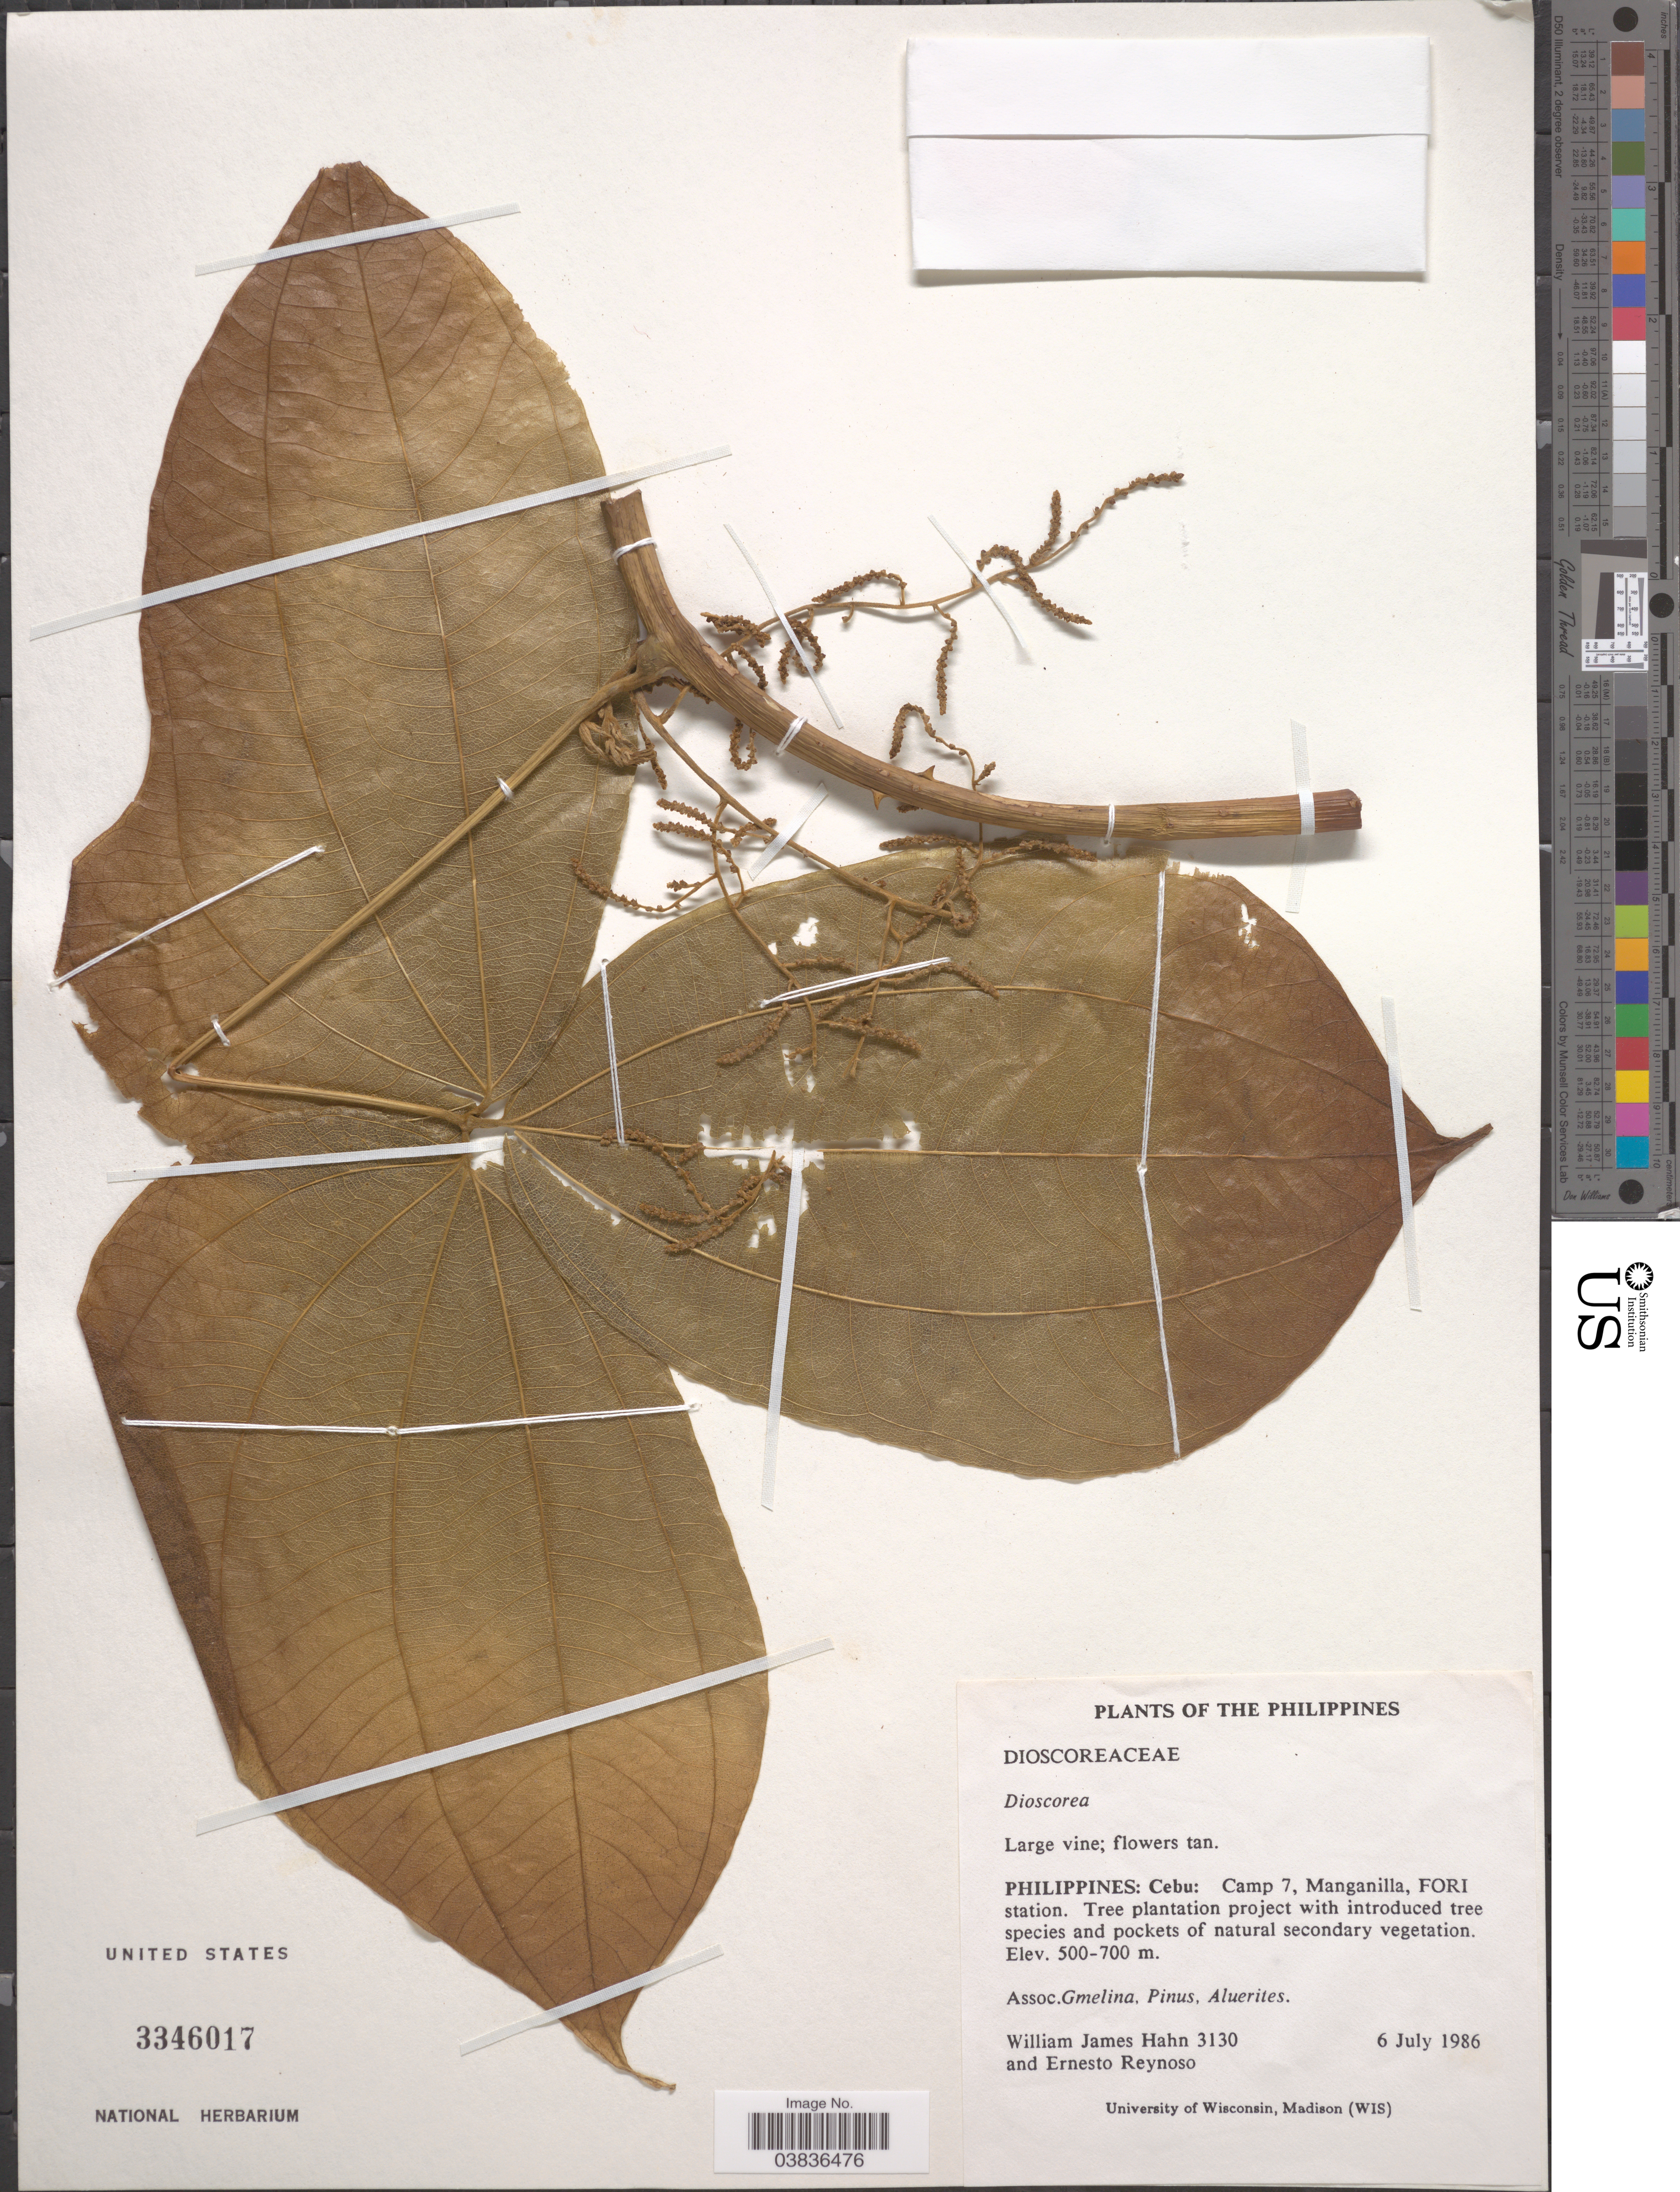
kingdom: Plantae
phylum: Tracheophyta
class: Liliopsida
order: Dioscoreales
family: Dioscoreaceae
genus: Dioscorea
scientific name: Dioscorea sp.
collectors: W. J. Hahn & E. Reynoso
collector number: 3130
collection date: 1986-07-06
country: Philippines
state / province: Central Visayas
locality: Cebu: Camp 7, Manganilla, Fori station.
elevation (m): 500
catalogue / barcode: US 3346017